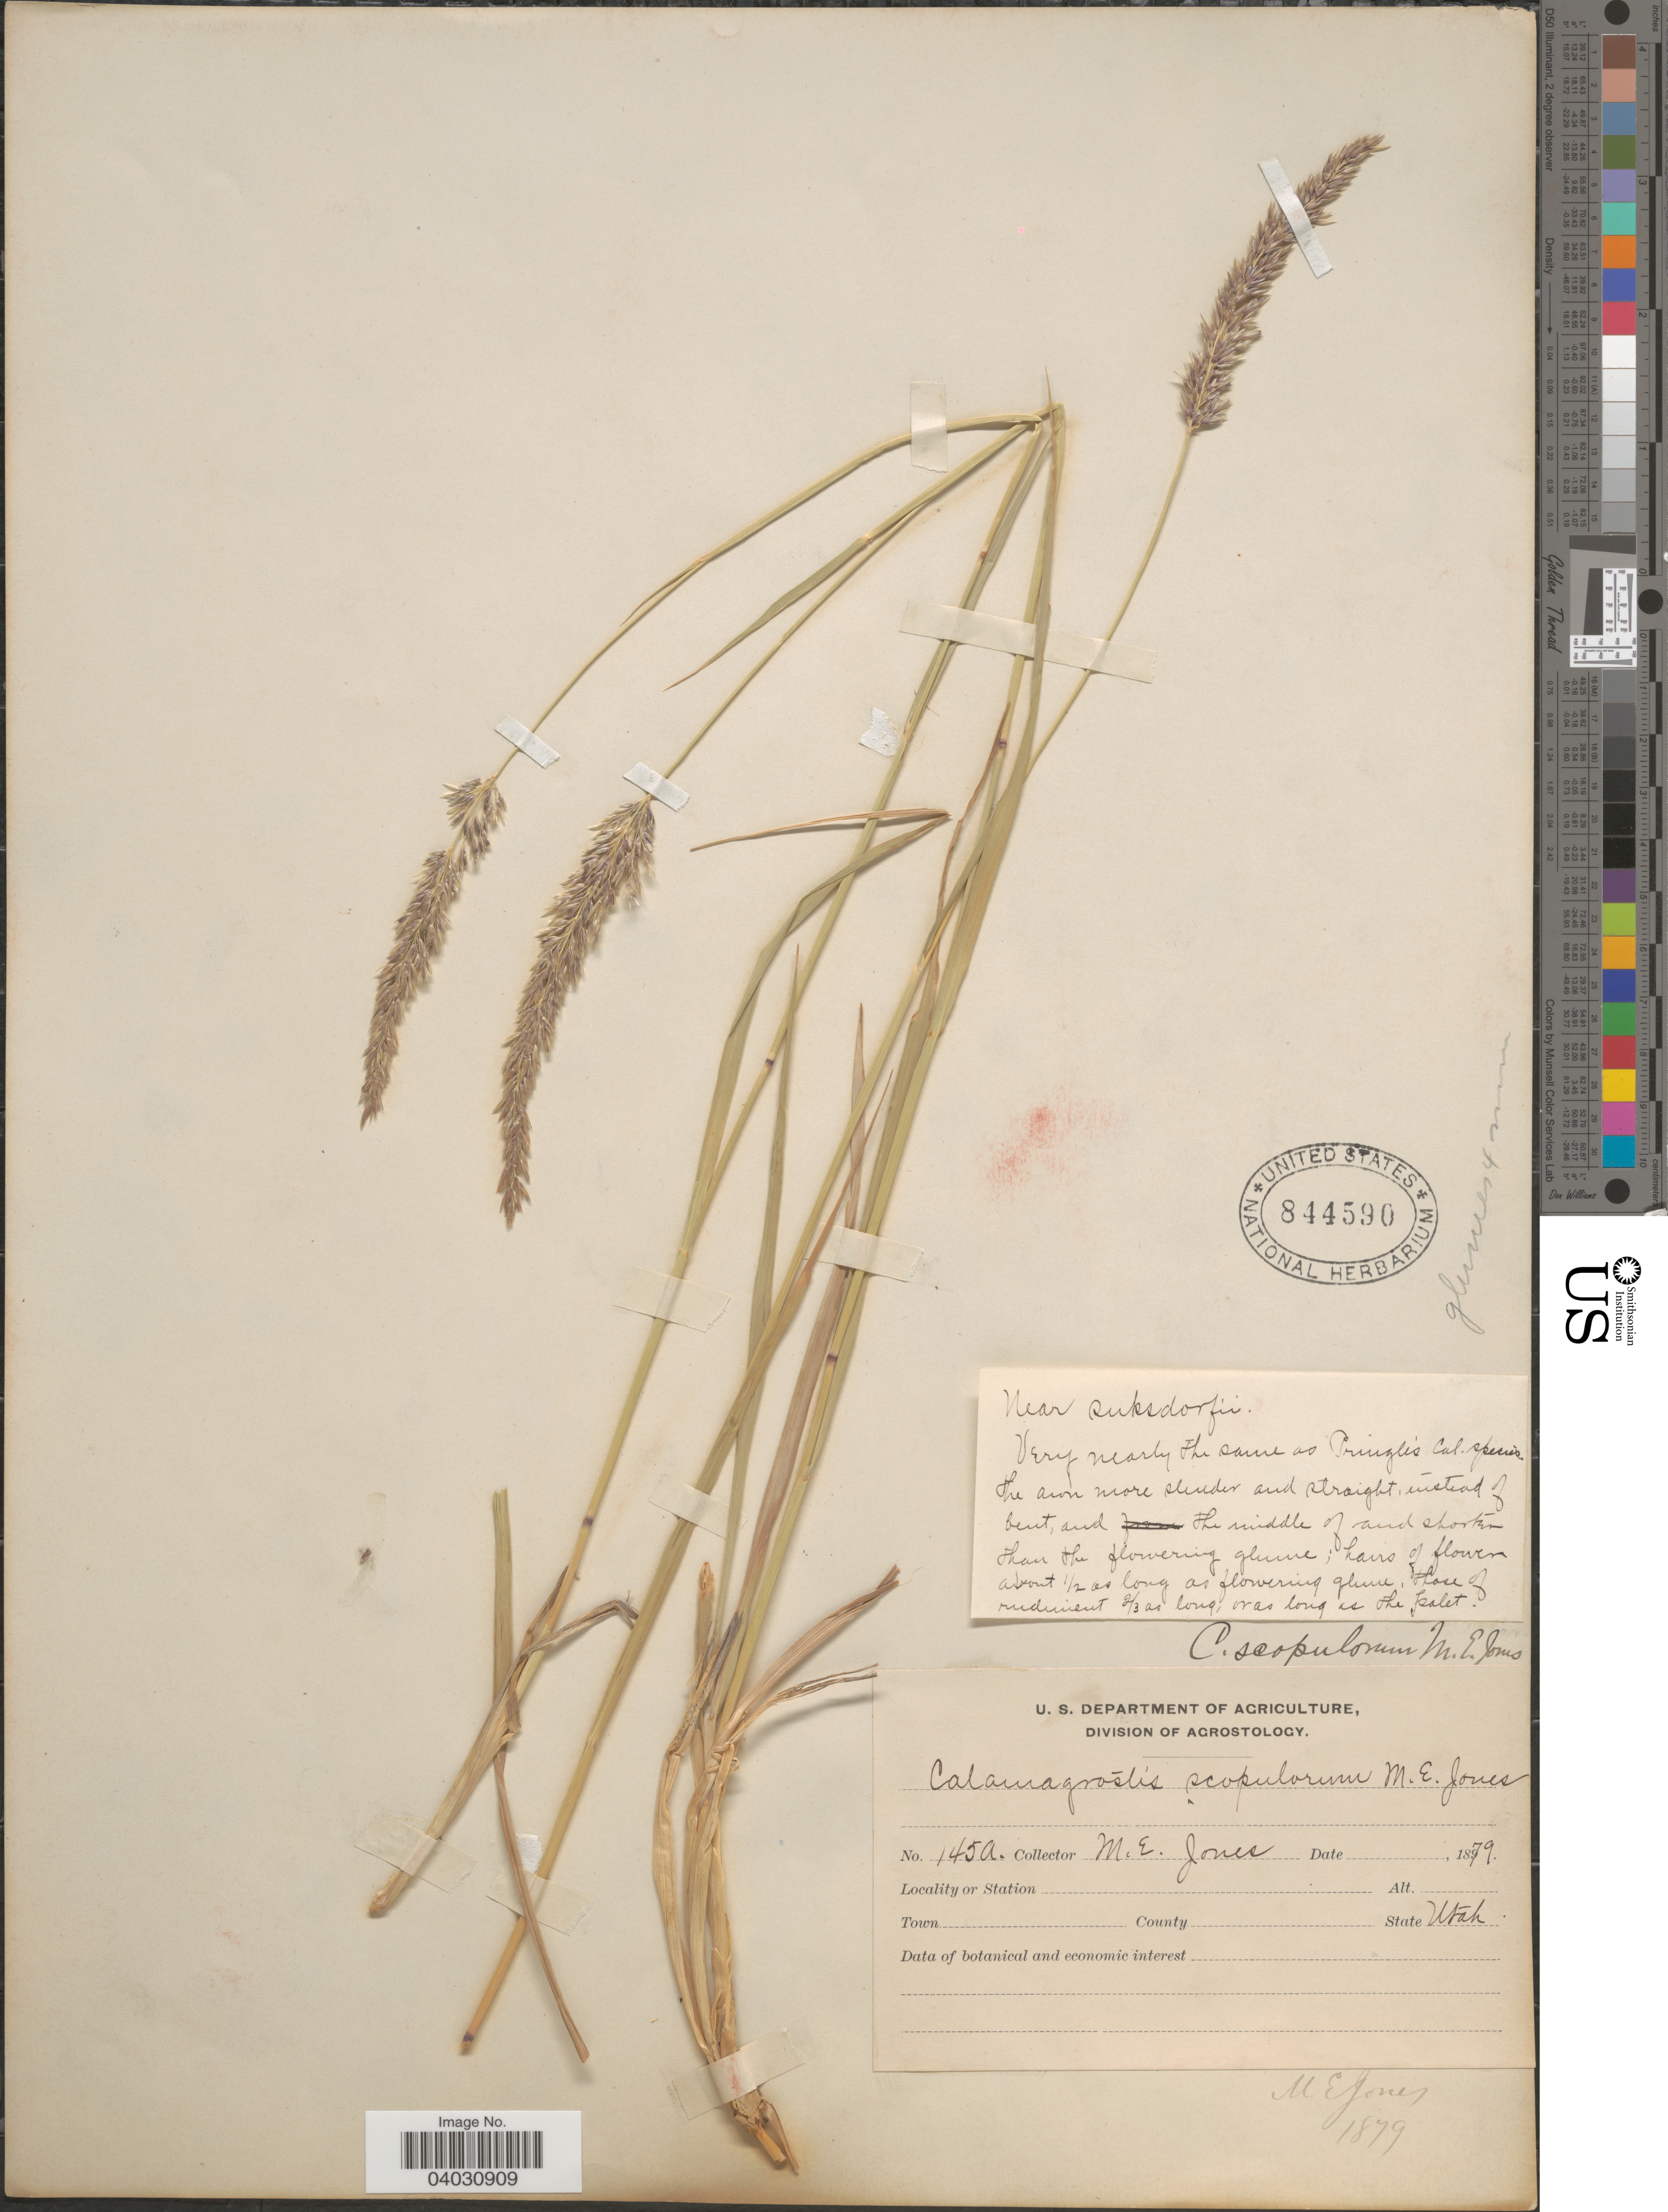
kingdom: Plantae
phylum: Tracheophyta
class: Liliopsida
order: Poales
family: Poaceae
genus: Calamagrostis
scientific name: Calamagrostis scopulorum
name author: M.E. Jones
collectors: M. E. Jones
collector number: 145a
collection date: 1879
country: United States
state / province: Utah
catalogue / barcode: US 844590